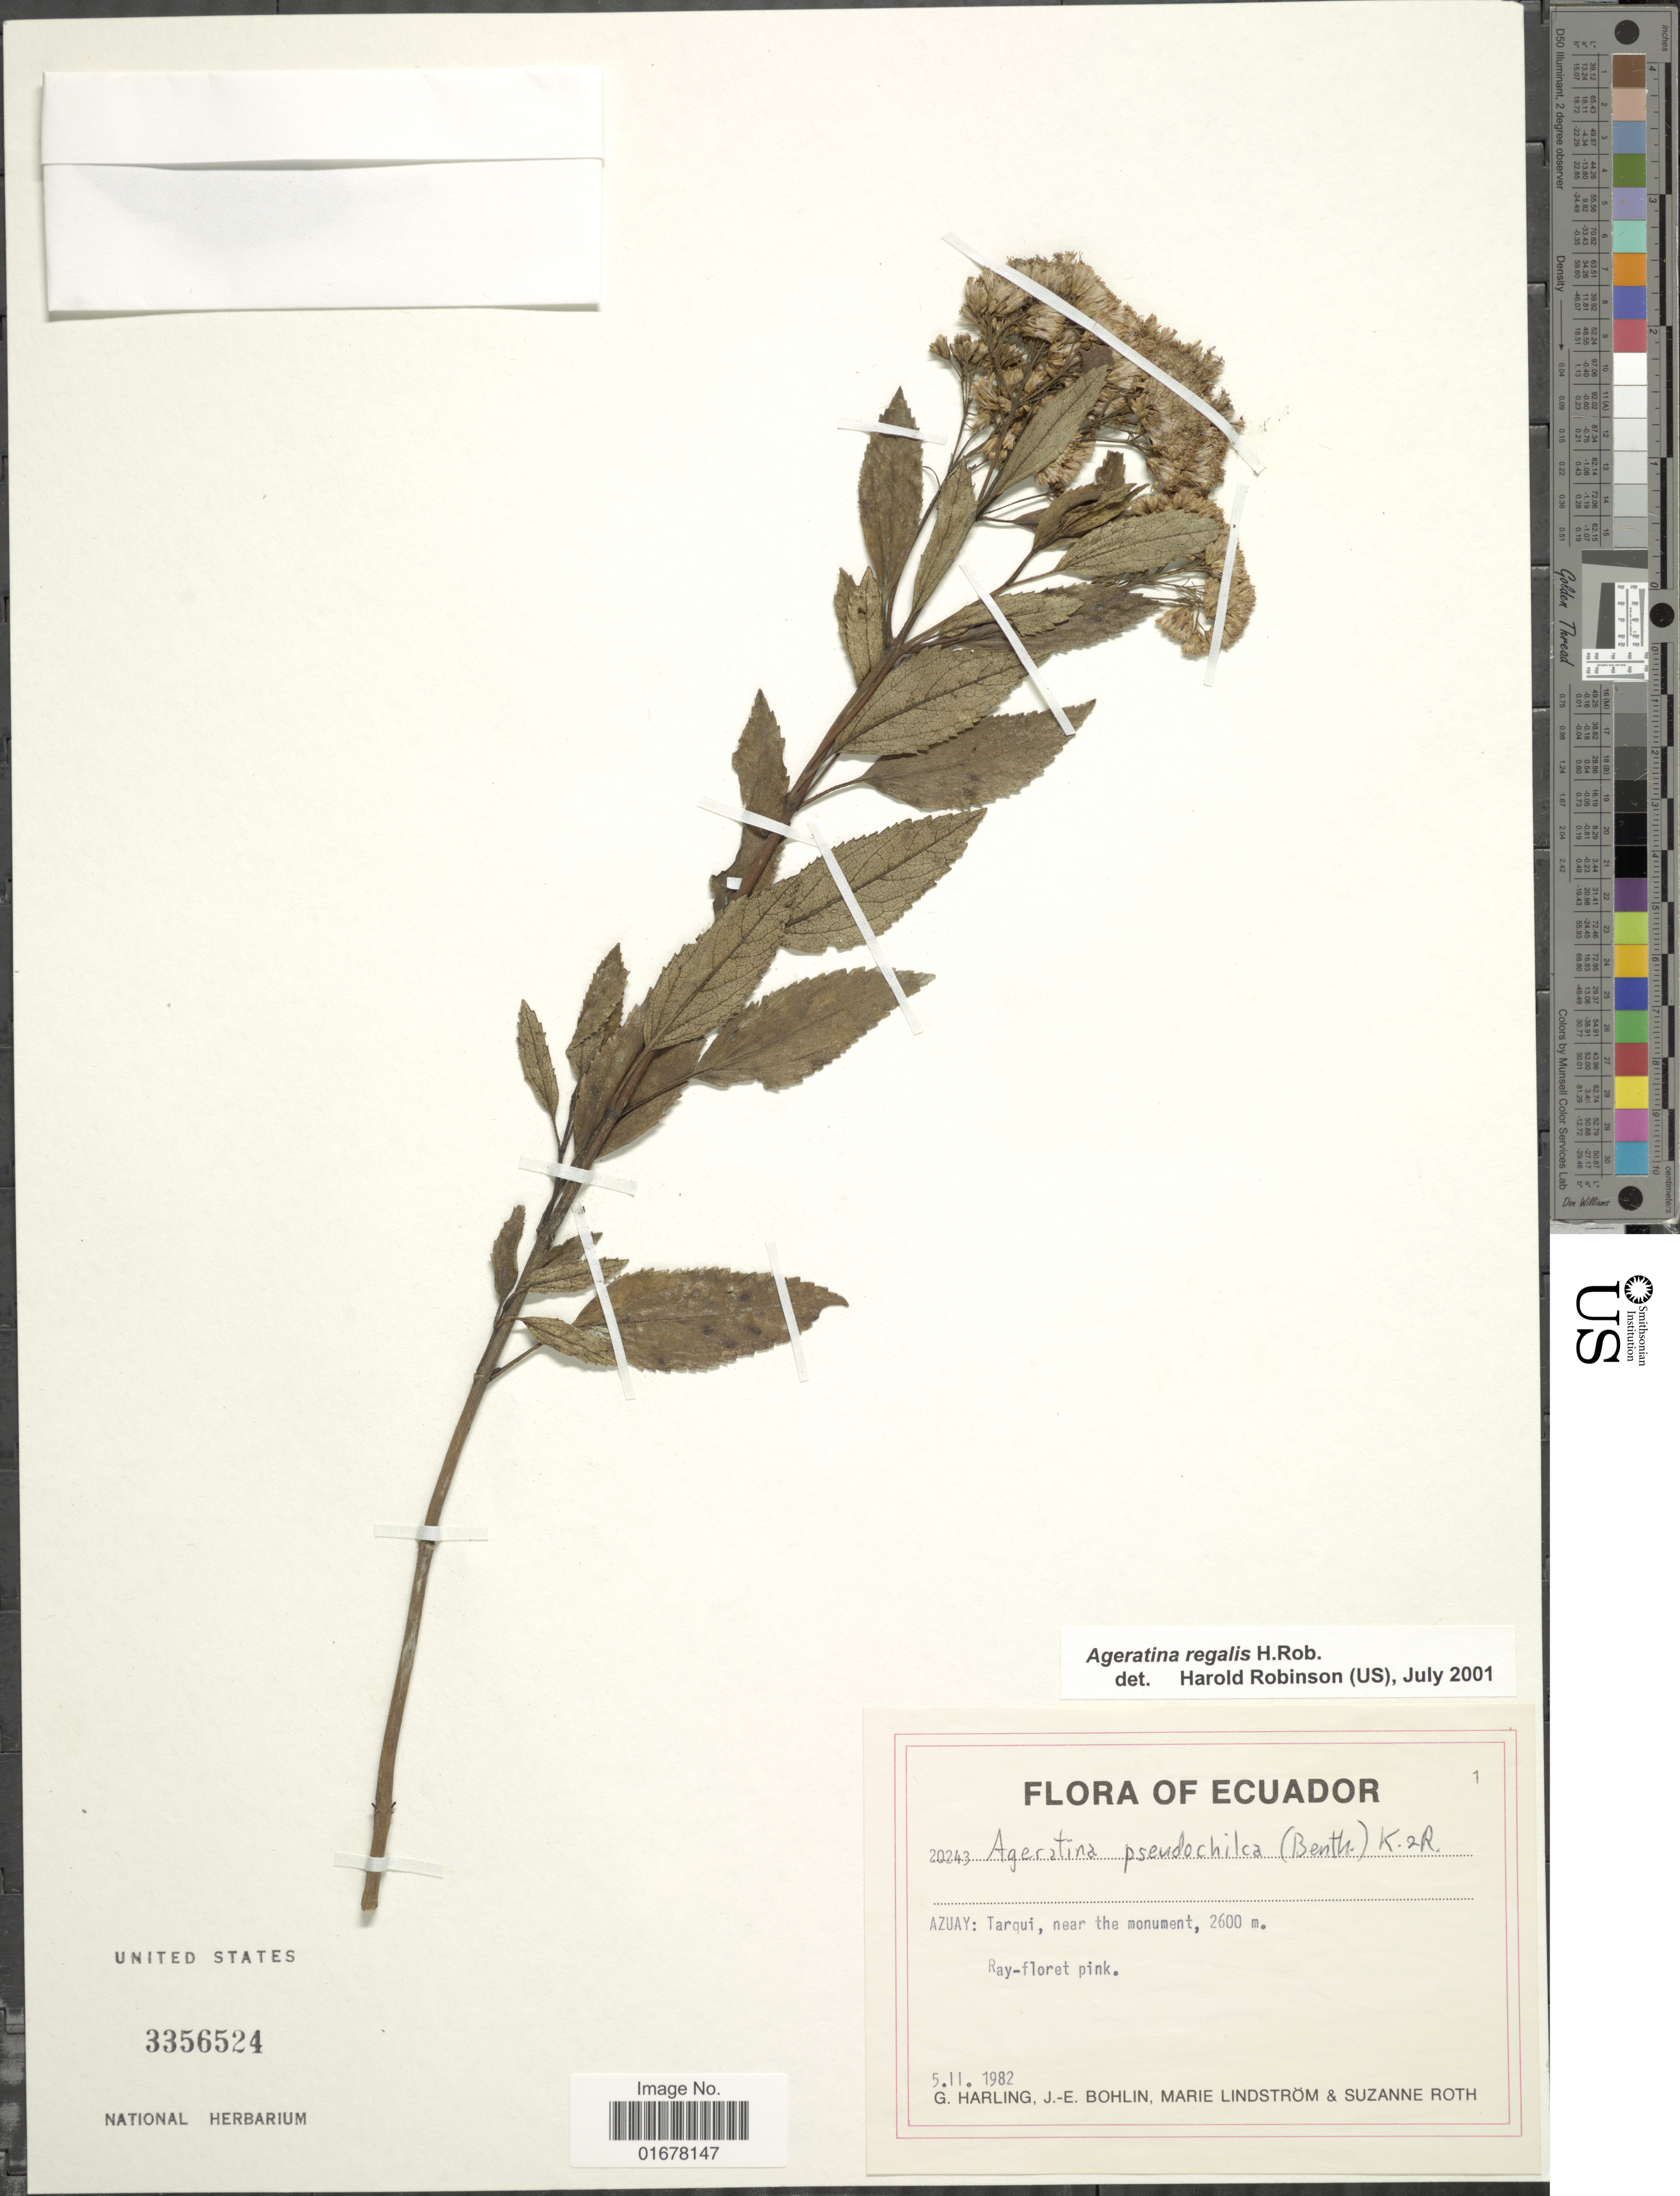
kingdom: Plantae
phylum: Tracheophyta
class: Magnoliopsida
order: Asterales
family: Asteraceae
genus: Ageratina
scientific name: Ageratina regalis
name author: H. Rob.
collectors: G. Harling, J. Bohlin, M. Lindström & S. Roth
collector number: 20243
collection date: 1982-02-05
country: Ecuador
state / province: Azuay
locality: Azuay: Tarqu, near the monument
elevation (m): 2600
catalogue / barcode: US 3356524